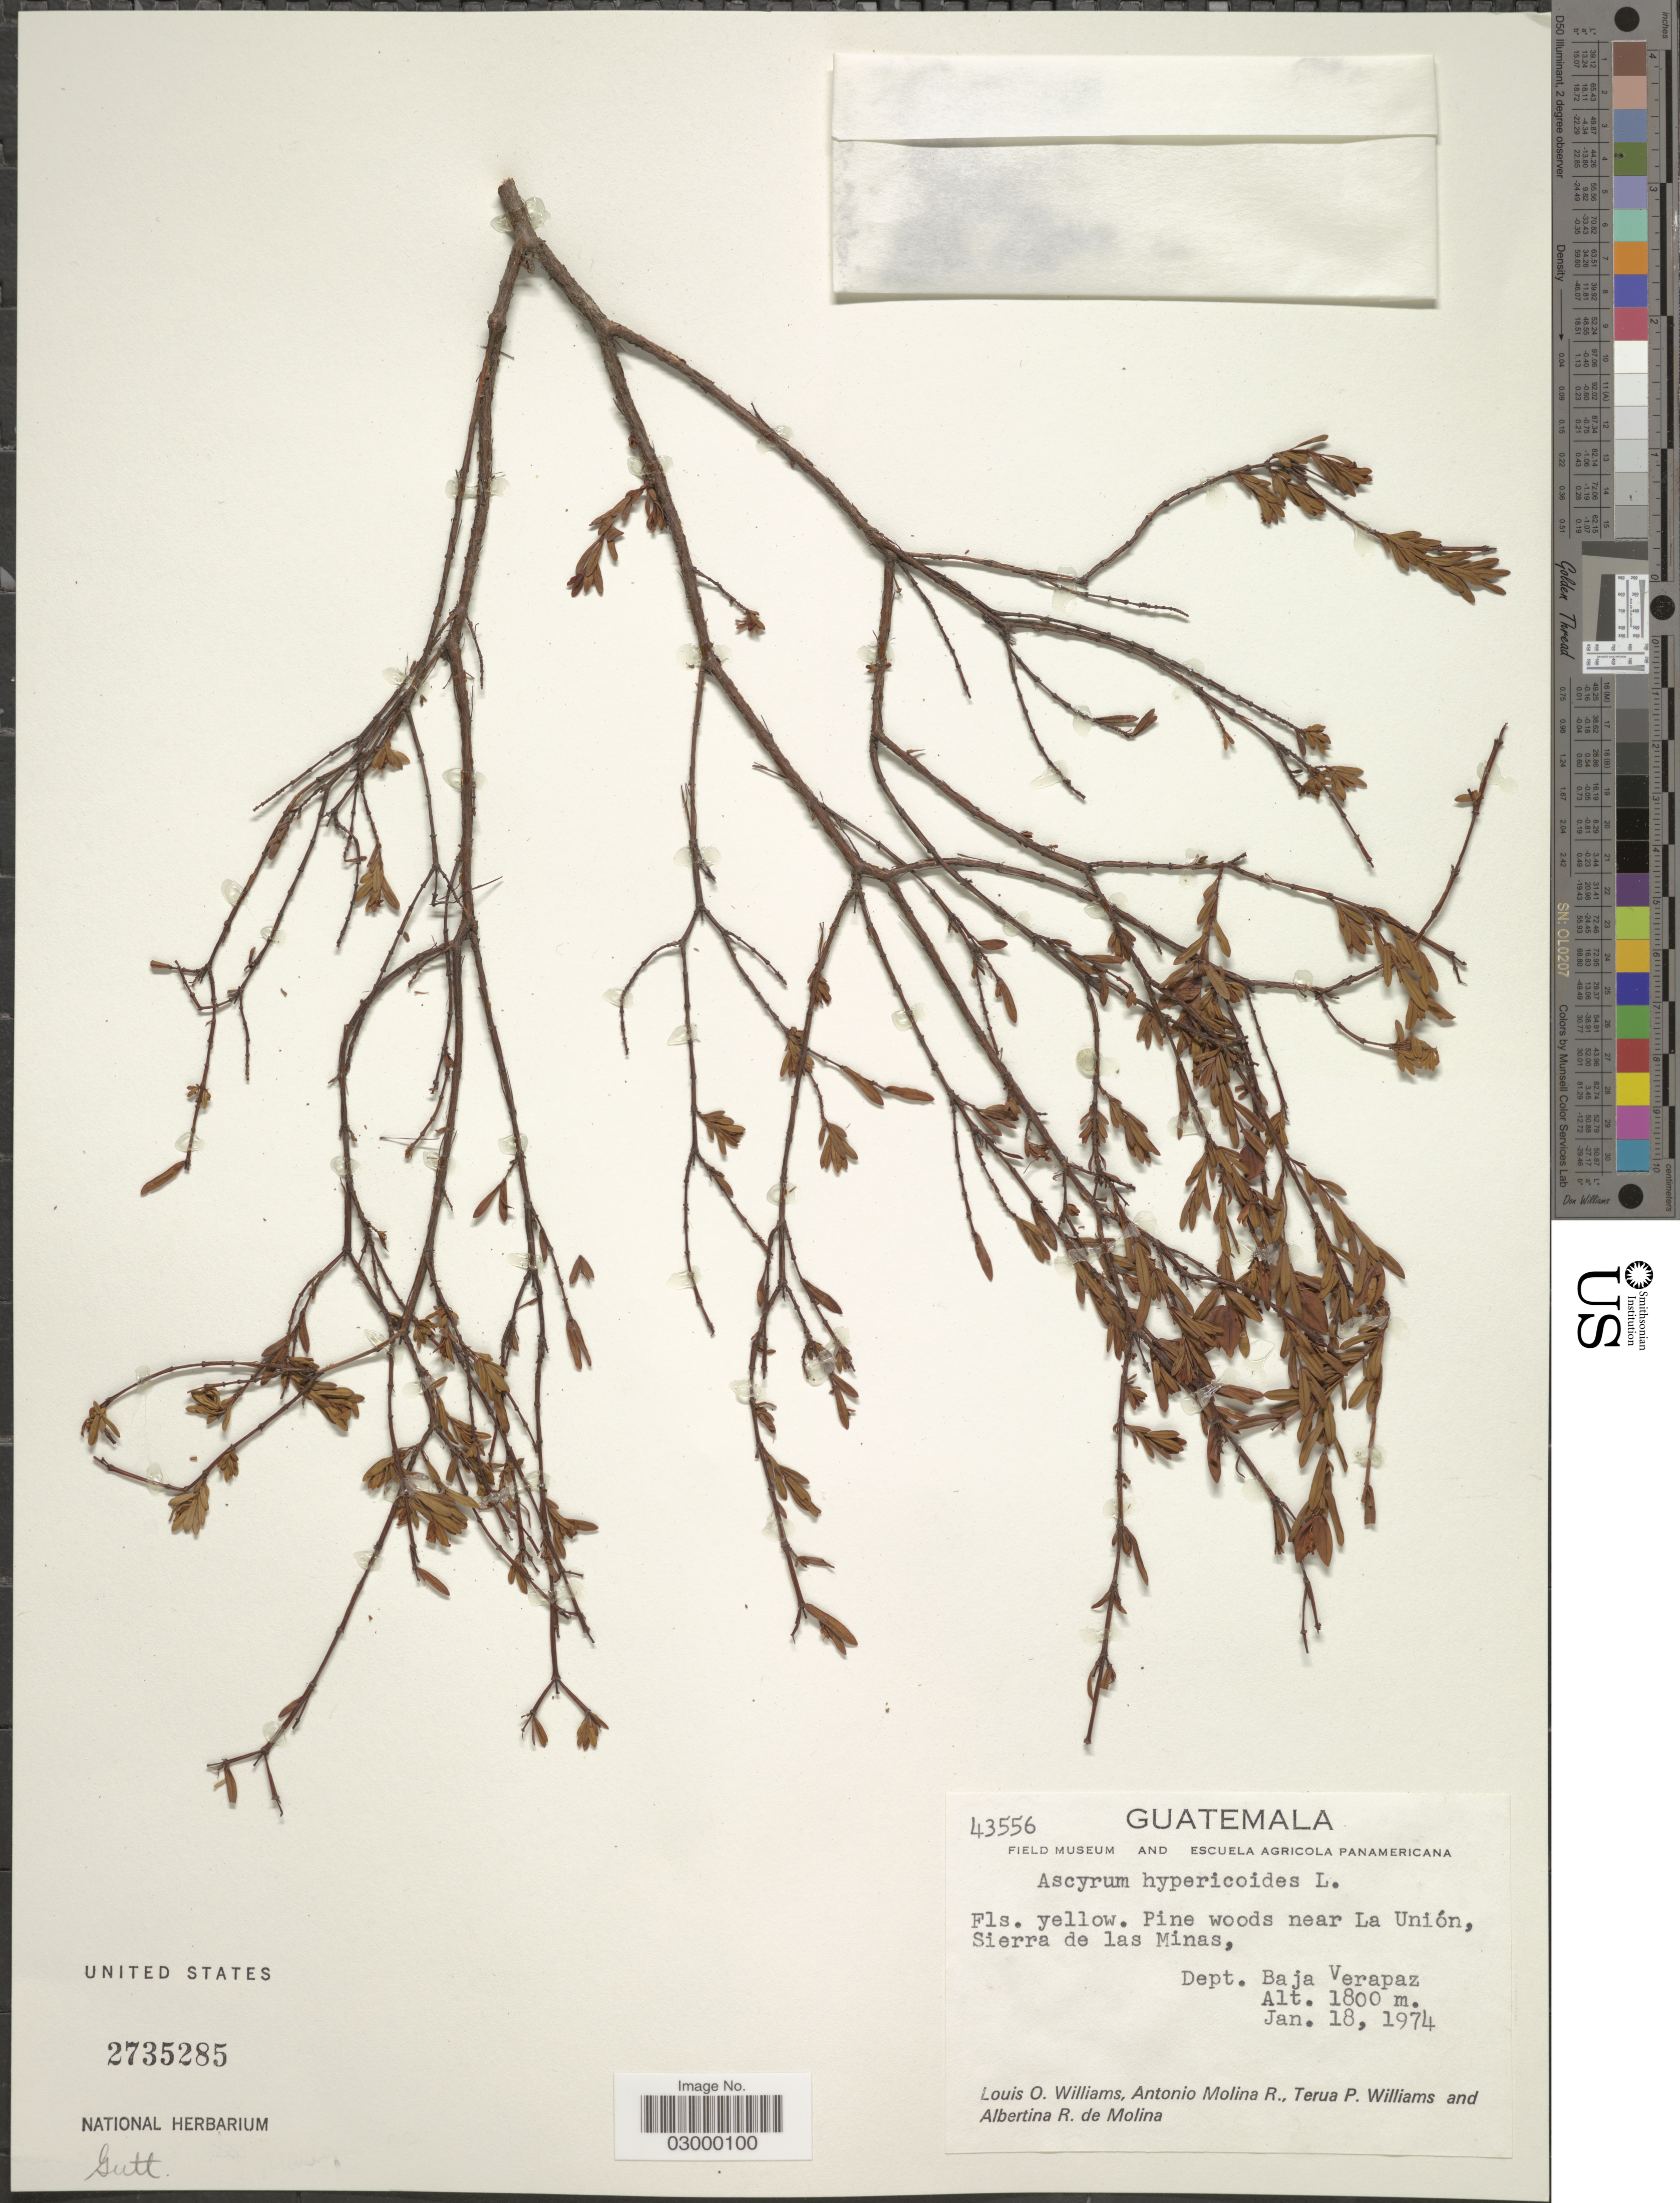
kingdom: Plantae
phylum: Tracheophyta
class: Magnoliopsida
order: Malpighiales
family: Hypericaceae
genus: Hypericum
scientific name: Hypericum hypericoides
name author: (L.) Crantz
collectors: L. O. Williams, A. Molina R., T. Williams & A. R. Molina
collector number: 43556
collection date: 1974-01-18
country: Guatemala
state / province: Baja Verapaz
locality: Pine woods near La Unión, Sierra de las Minas, Dept. Baja Verapaz.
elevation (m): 1800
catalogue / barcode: US 2735285